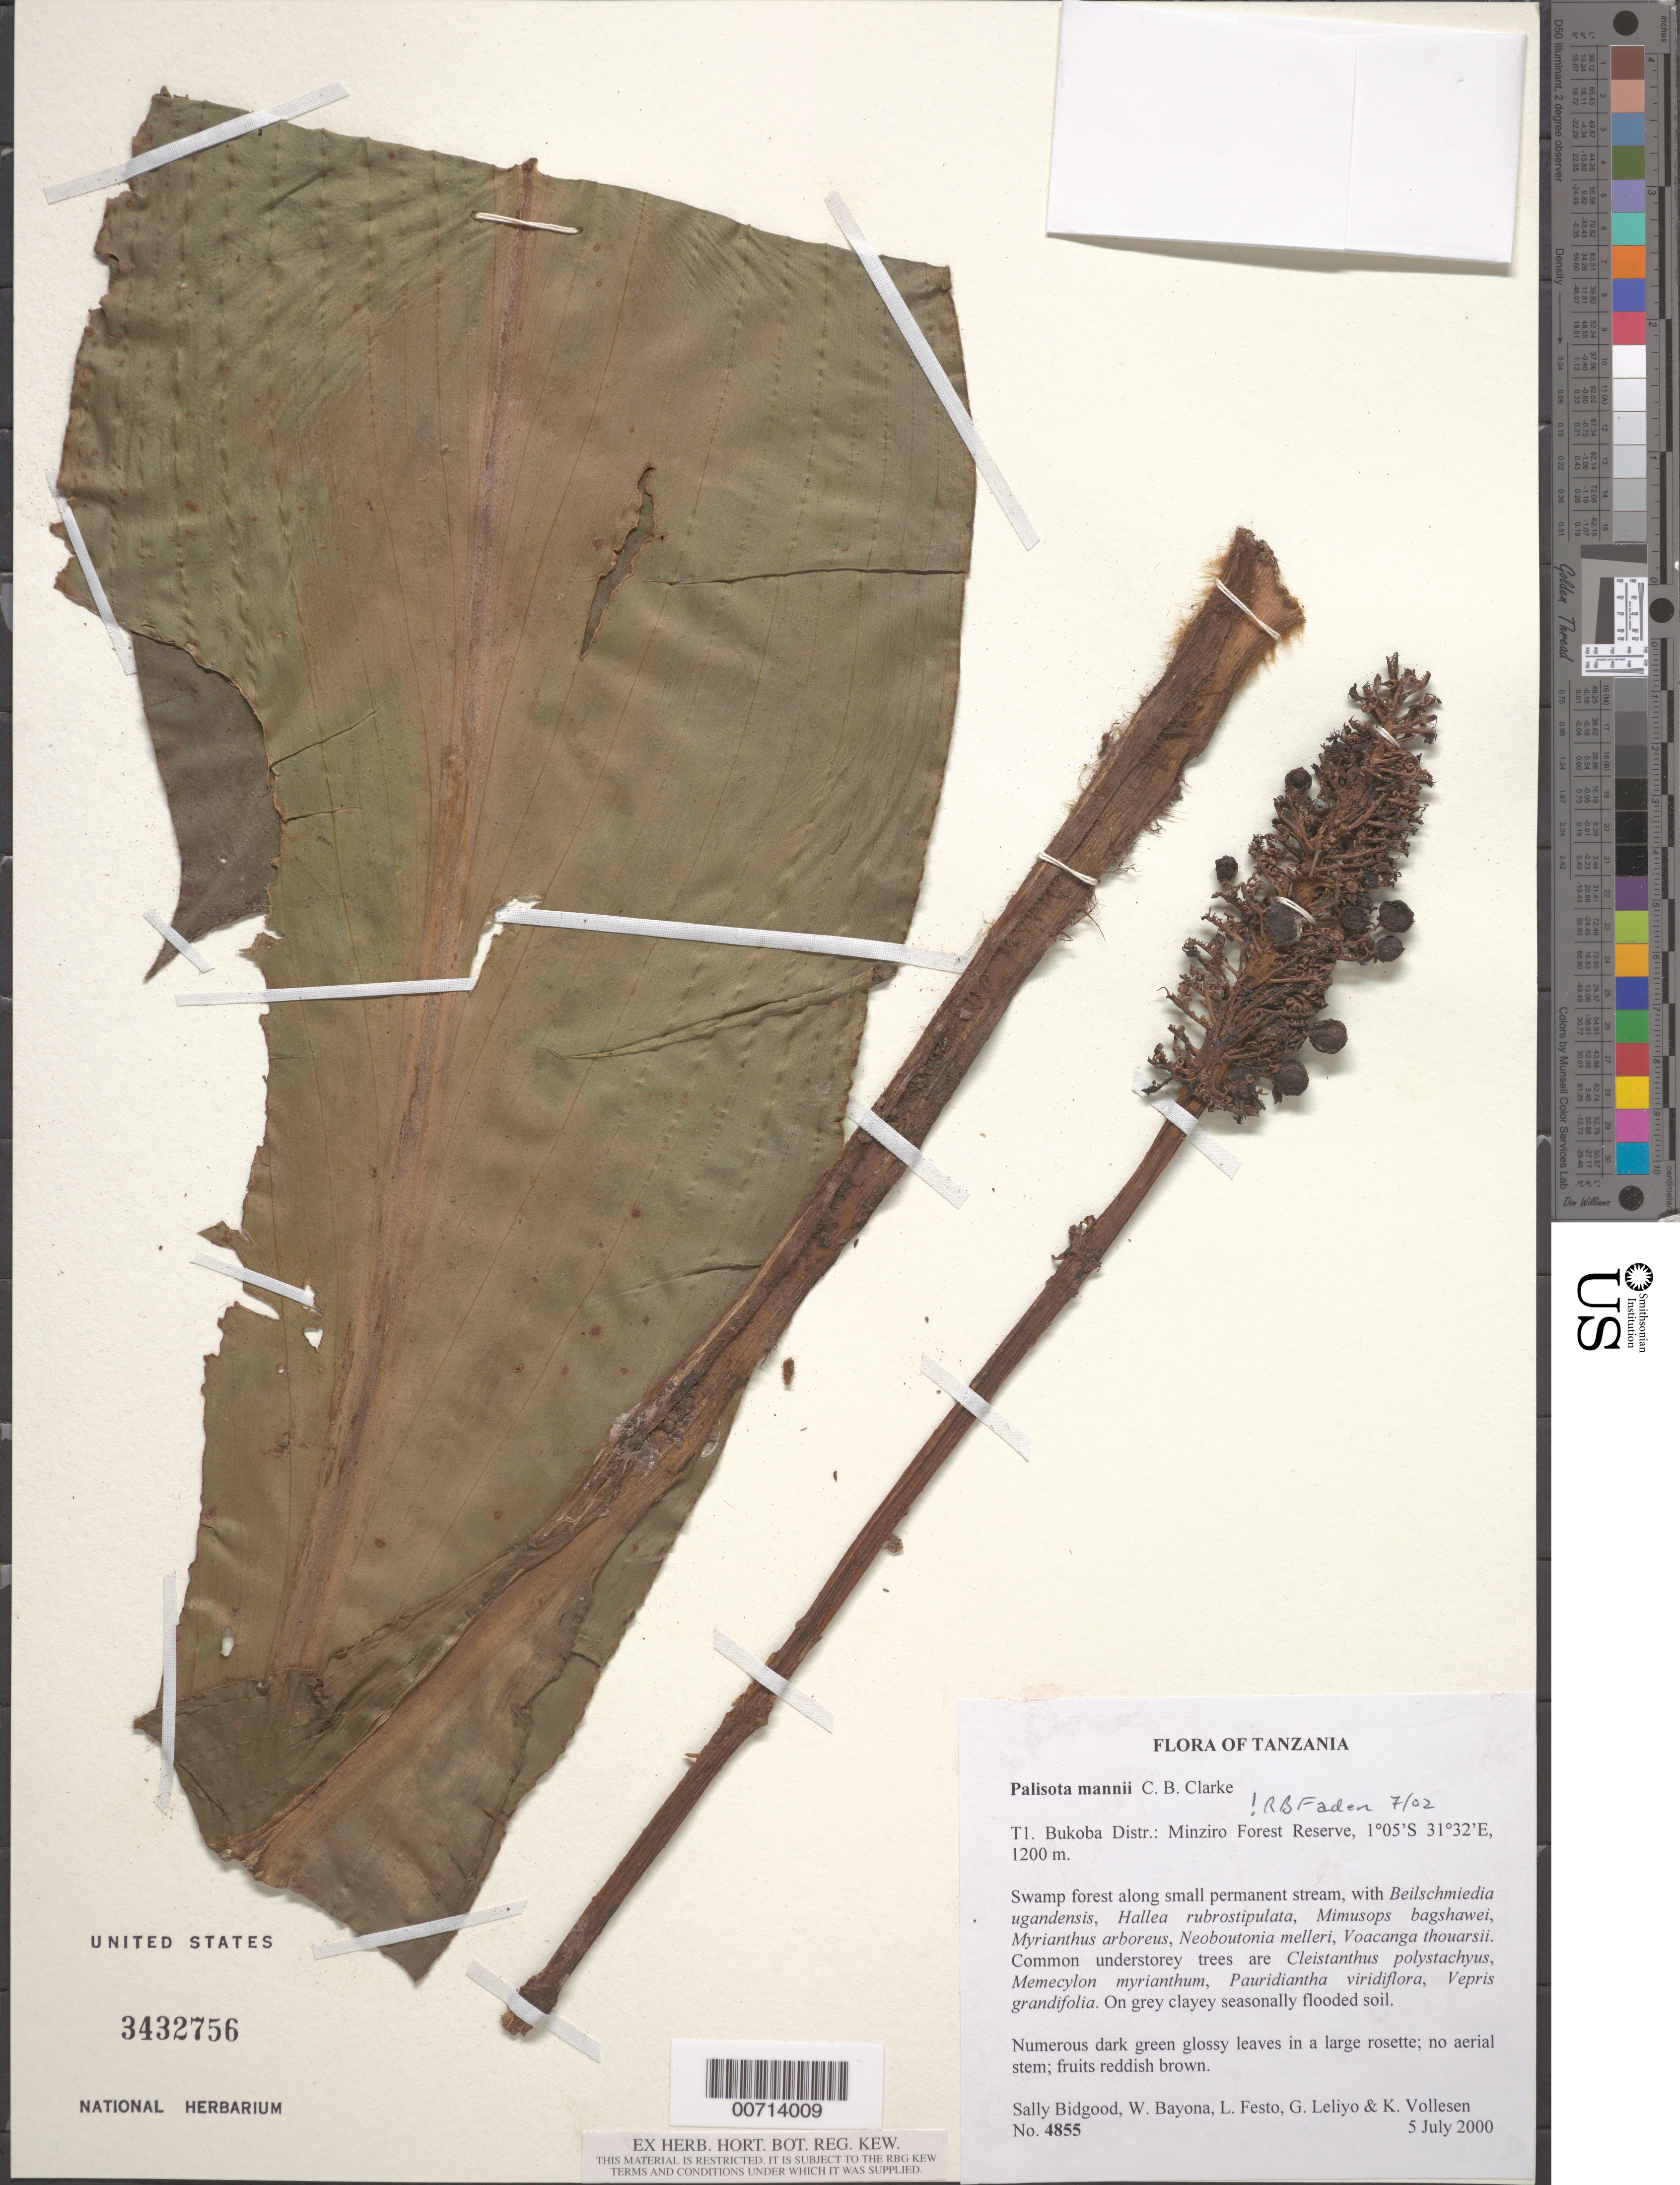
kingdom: Plantae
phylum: Tracheophyta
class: Liliopsida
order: Commelinales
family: Commelinaceae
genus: Palisota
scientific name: Palisota mannii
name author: C.B. Clarke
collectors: S. Bidgood, W. Bayona, L. Festo, G. Leliyo & K. Vollesen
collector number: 4855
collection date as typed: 05 Jul 2000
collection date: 2000-07-05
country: Tanzania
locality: T1 Bukoba Dist., Minziro Forest Reserve.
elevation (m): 1200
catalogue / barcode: US 3432756